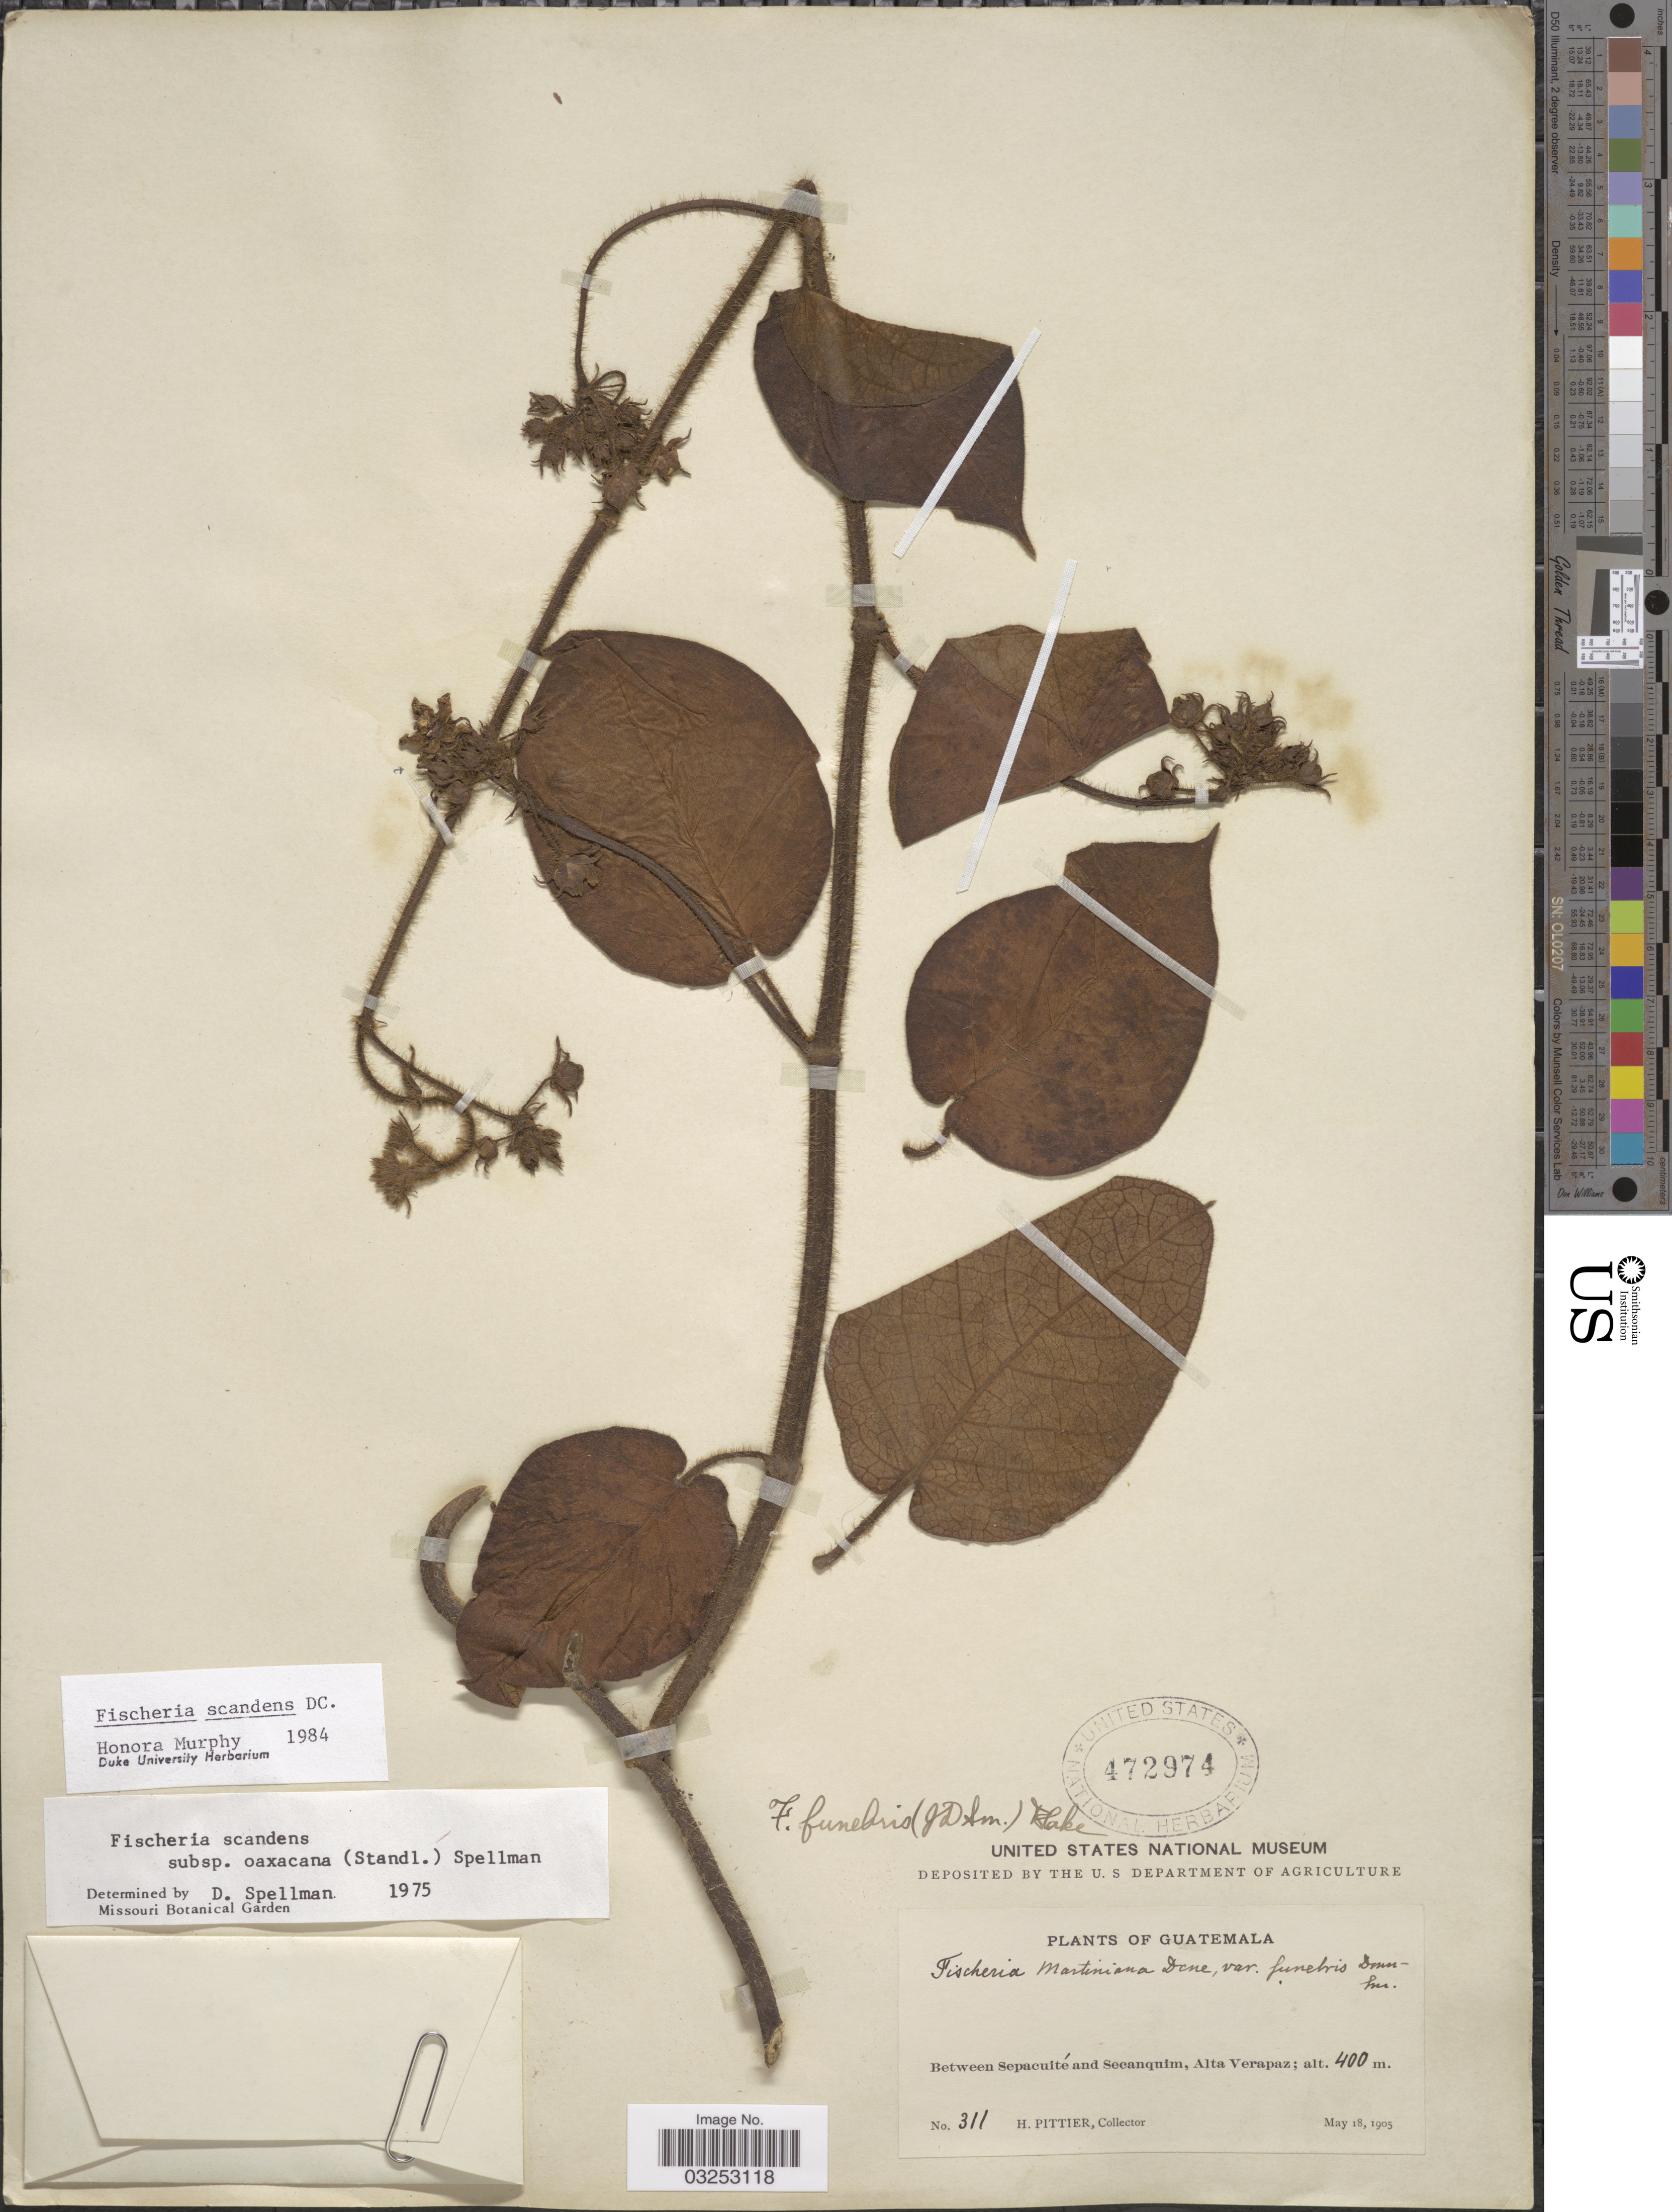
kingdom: Plantae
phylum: Tracheophyta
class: Magnoliopsida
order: Gentianales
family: Apocynaceae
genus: Fischeria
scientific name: Fischeria scandens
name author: DC.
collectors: H. F. Pittier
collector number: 311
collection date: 1905-05-18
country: Guatemala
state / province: Alta Verapaz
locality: Between Sepacuité and Secanquim, Alta Verapaz.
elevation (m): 400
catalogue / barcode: US 472974